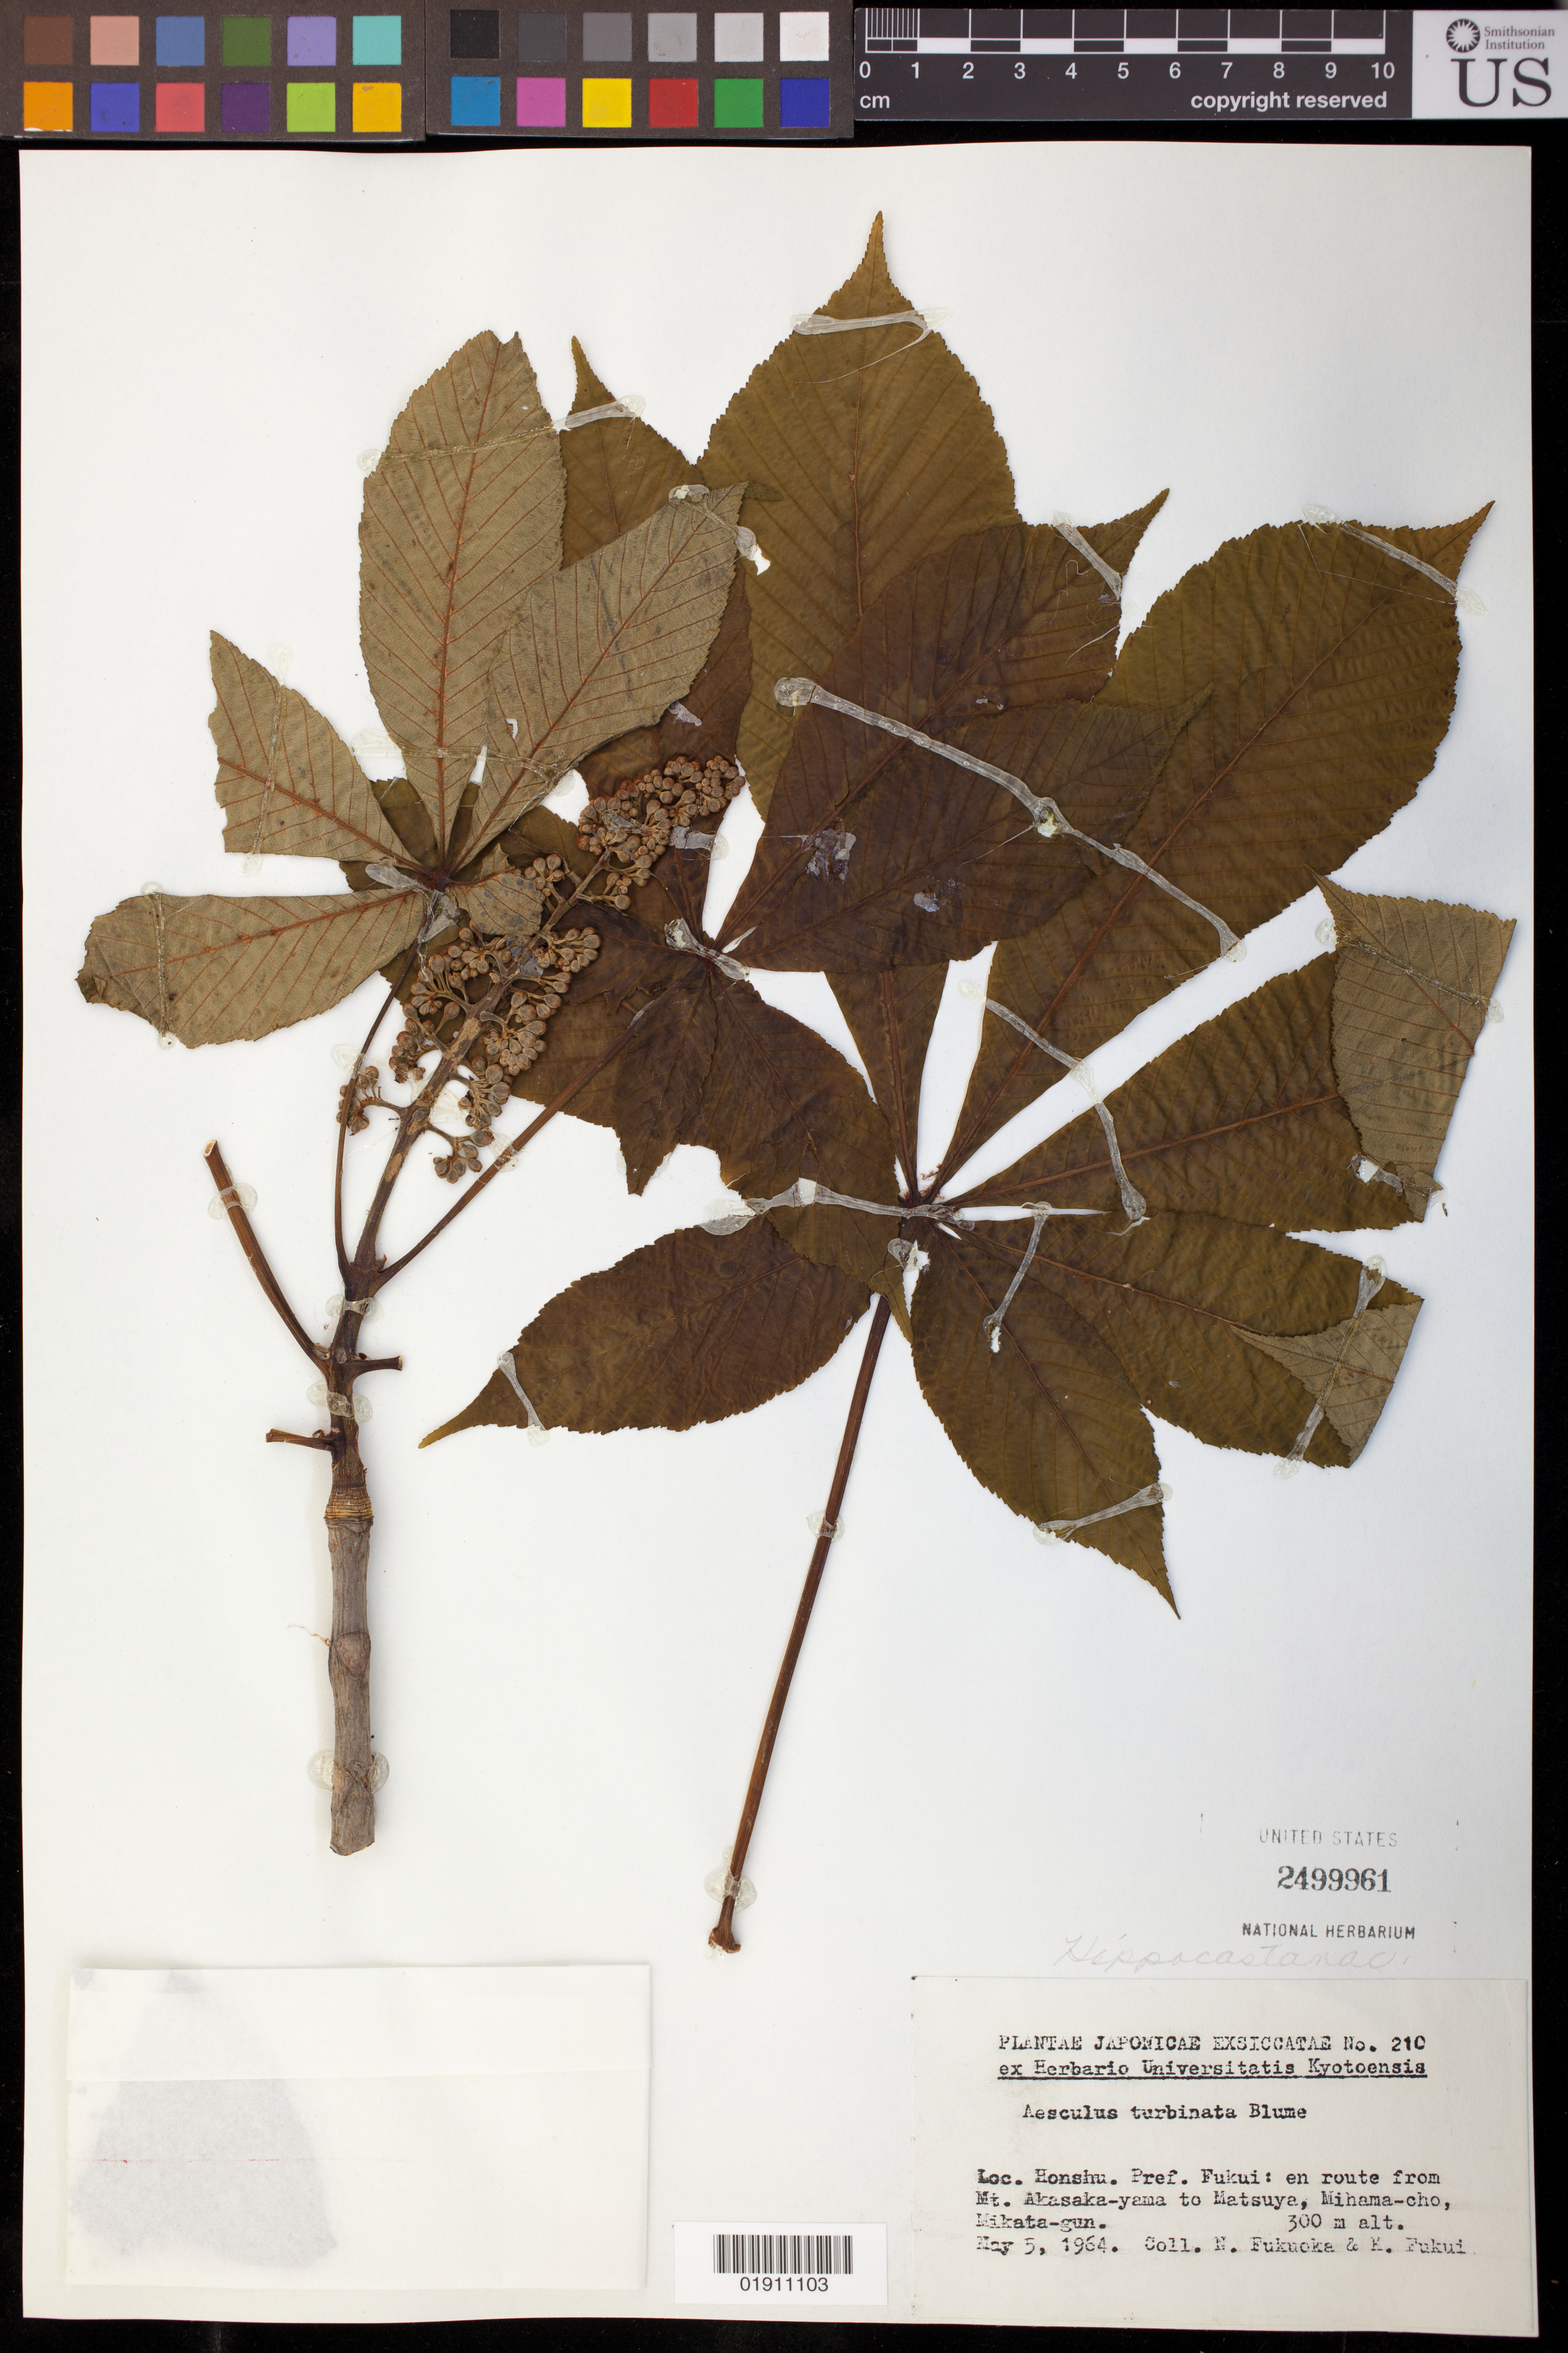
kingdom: Plantae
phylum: Tracheophyta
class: Magnoliopsida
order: Sapindales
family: Sapindaceae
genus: Aesculus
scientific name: Aesculus turbinata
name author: Blume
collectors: N. Fukuoka & K. Fukui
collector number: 210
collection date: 1964-05-05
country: Japan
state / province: Hukui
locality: Honshu; en route from Mt. Akasaka-yama to Matsuya, Mihama-cho, Mikata-gun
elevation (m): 300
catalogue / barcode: US 2499961